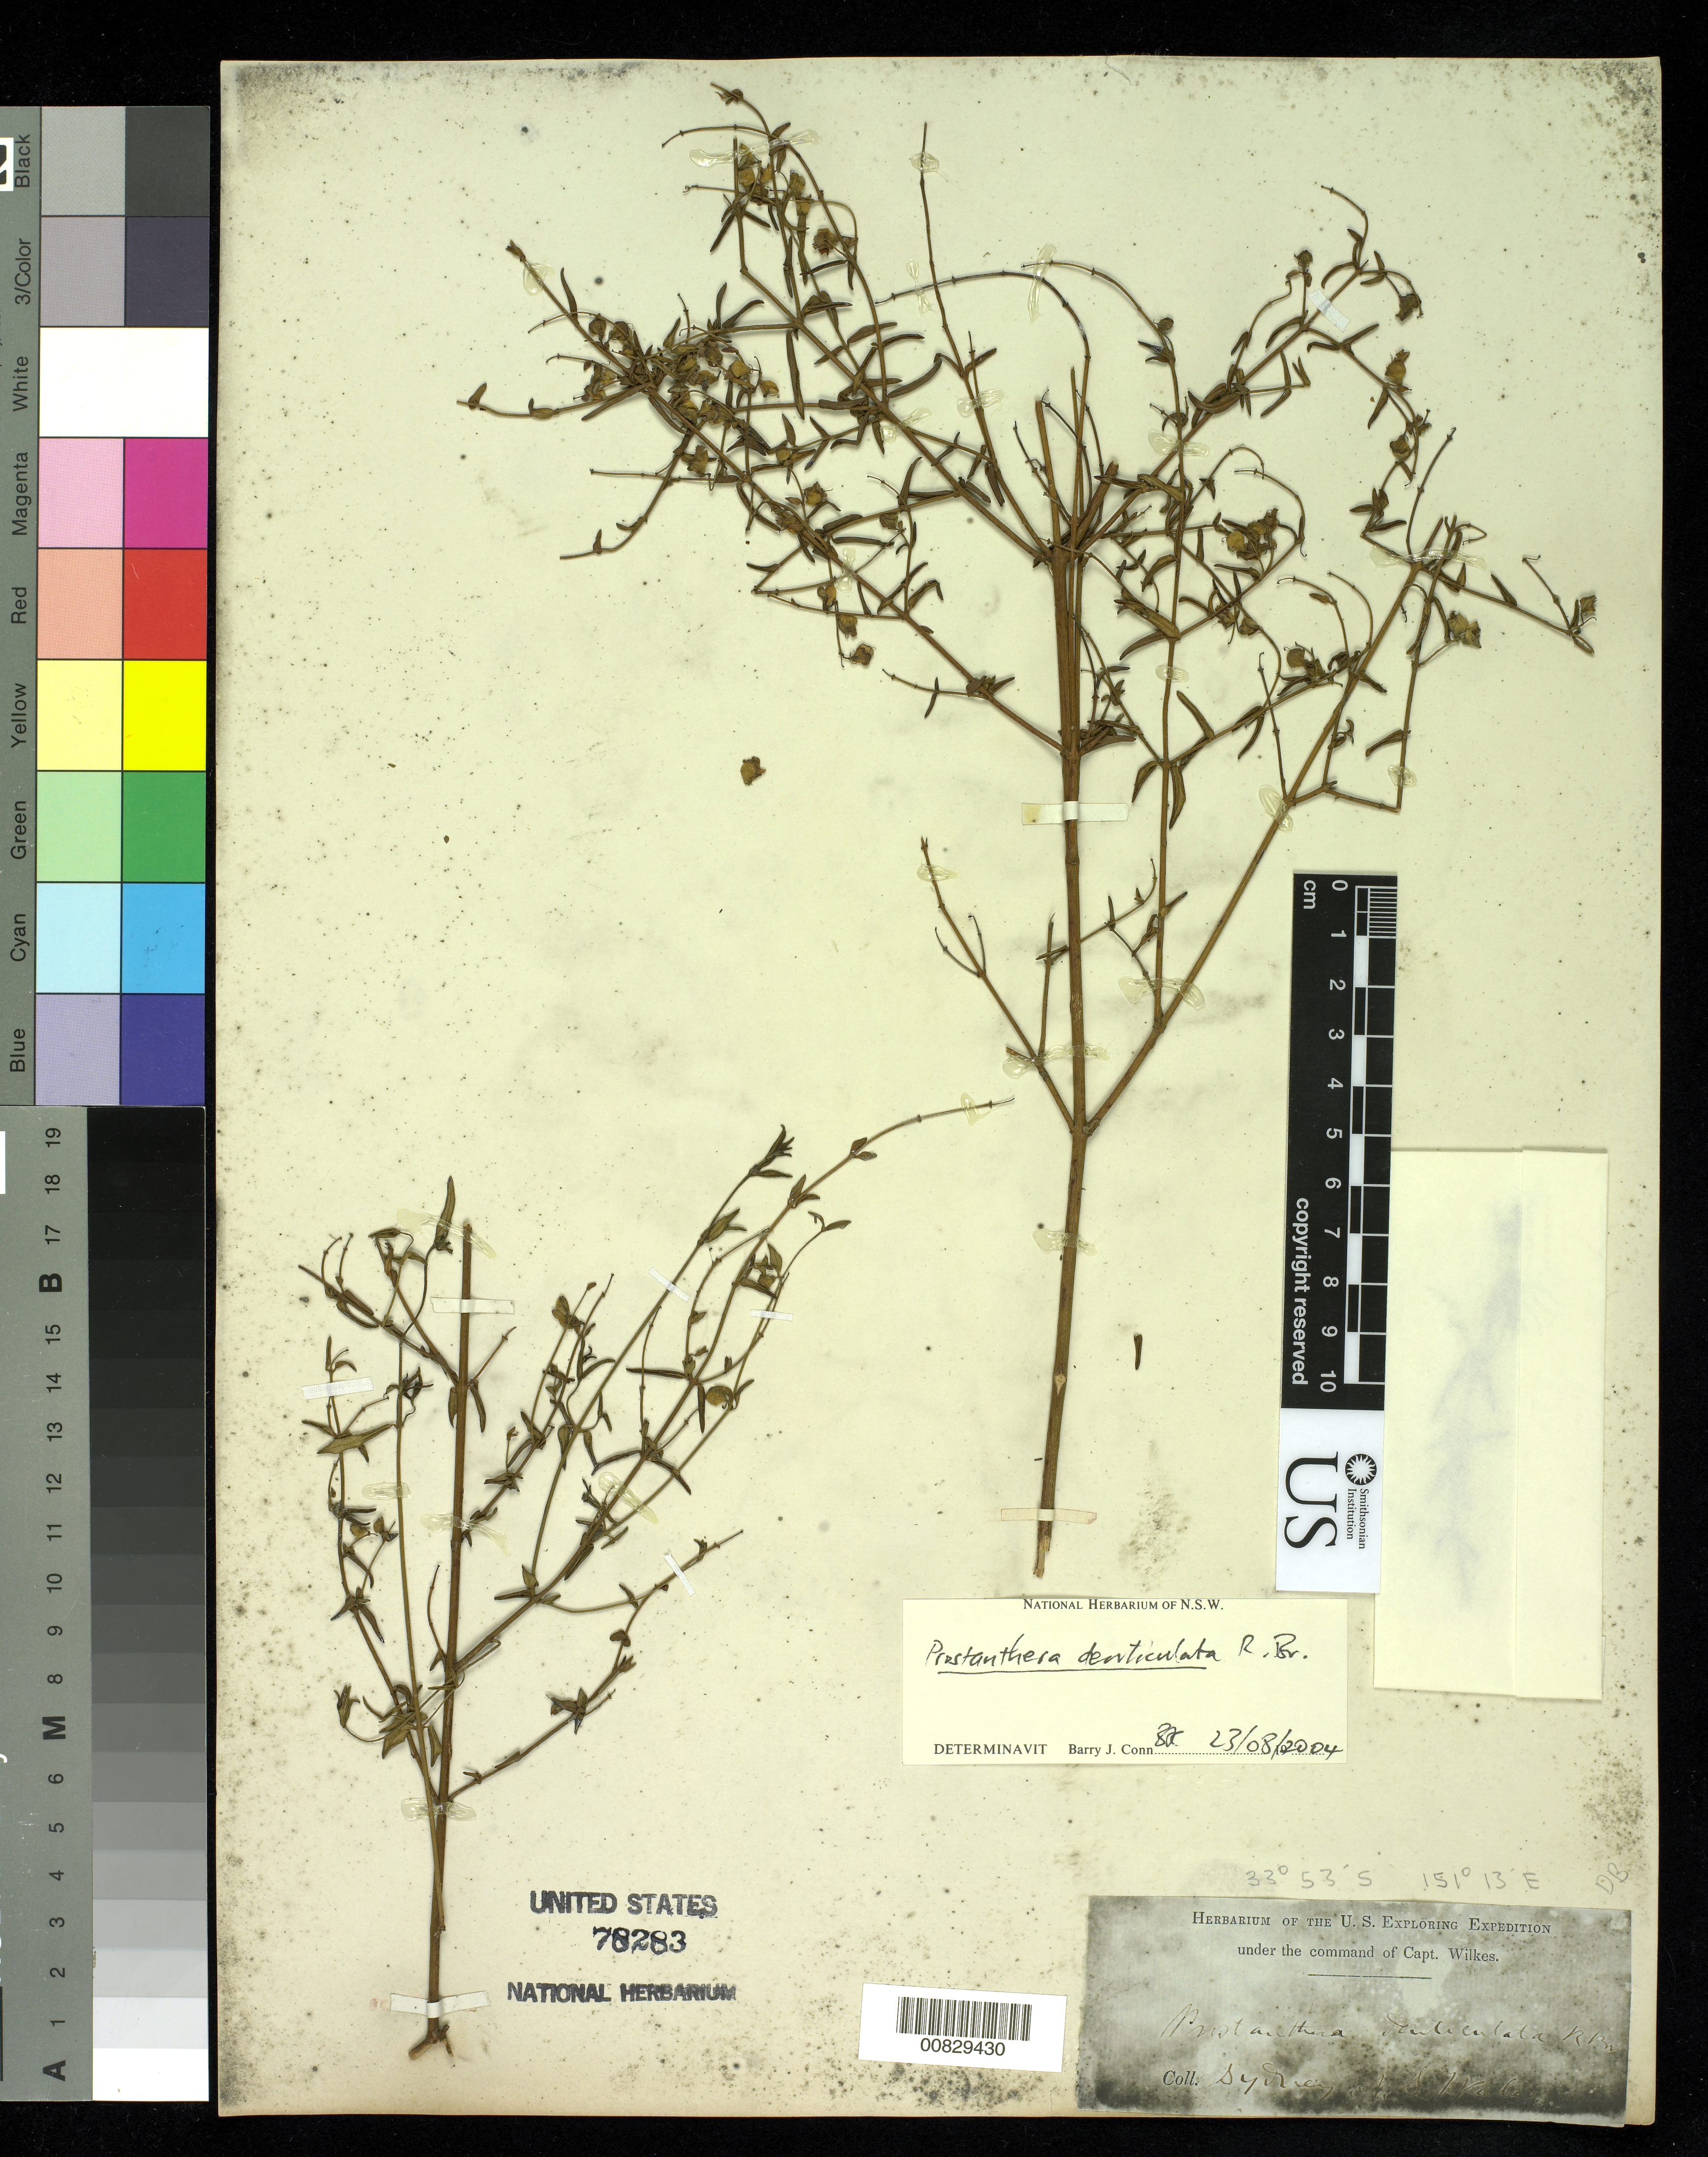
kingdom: Plantae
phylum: Tracheophyta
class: Magnoliopsida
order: Lamiales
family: Lamiaceae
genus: Prostanthera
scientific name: Prostanthera denticulata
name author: R. Br.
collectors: Wilkes Explor. Exped.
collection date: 1838/1842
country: Australia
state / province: New South Wales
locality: Sydney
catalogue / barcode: US 78283